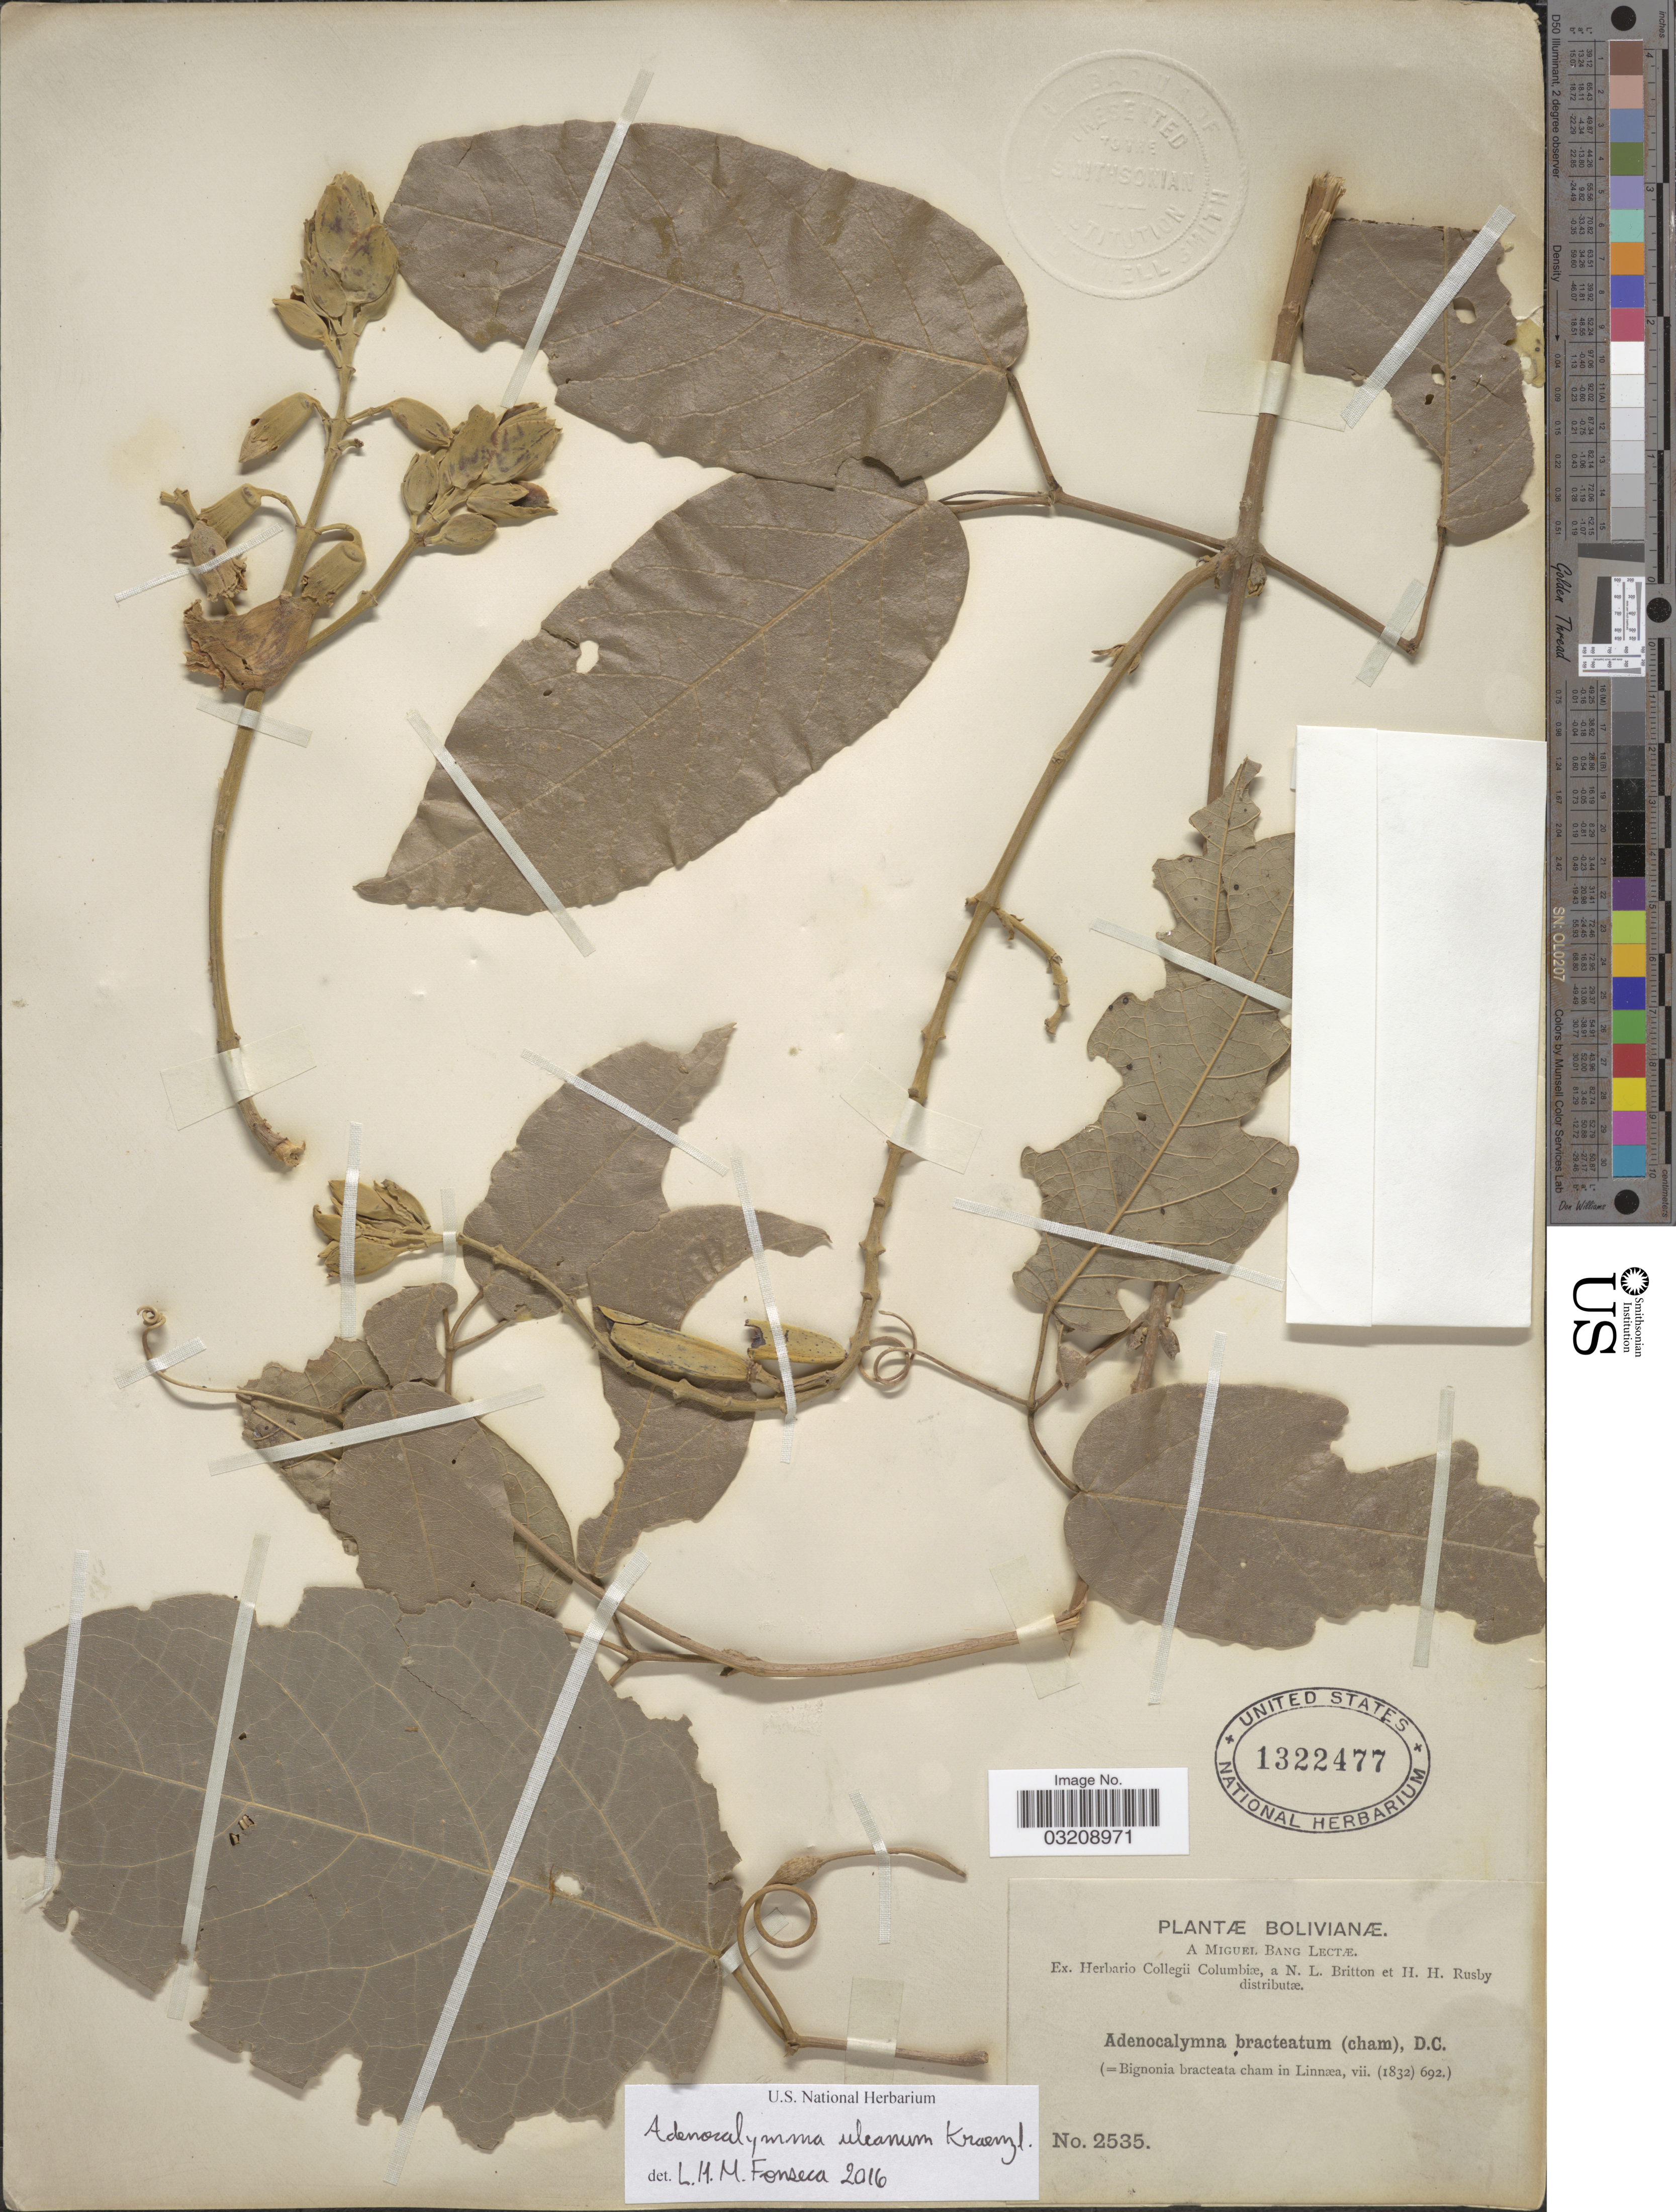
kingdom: Plantae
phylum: Tracheophyta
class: Magnoliopsida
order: Lamiales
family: Bignoniaceae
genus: Adenocalymma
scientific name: Adenocalymma uleanum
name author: Kraenzl.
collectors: M. Bang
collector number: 2535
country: Bolivia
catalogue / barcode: US 1322477